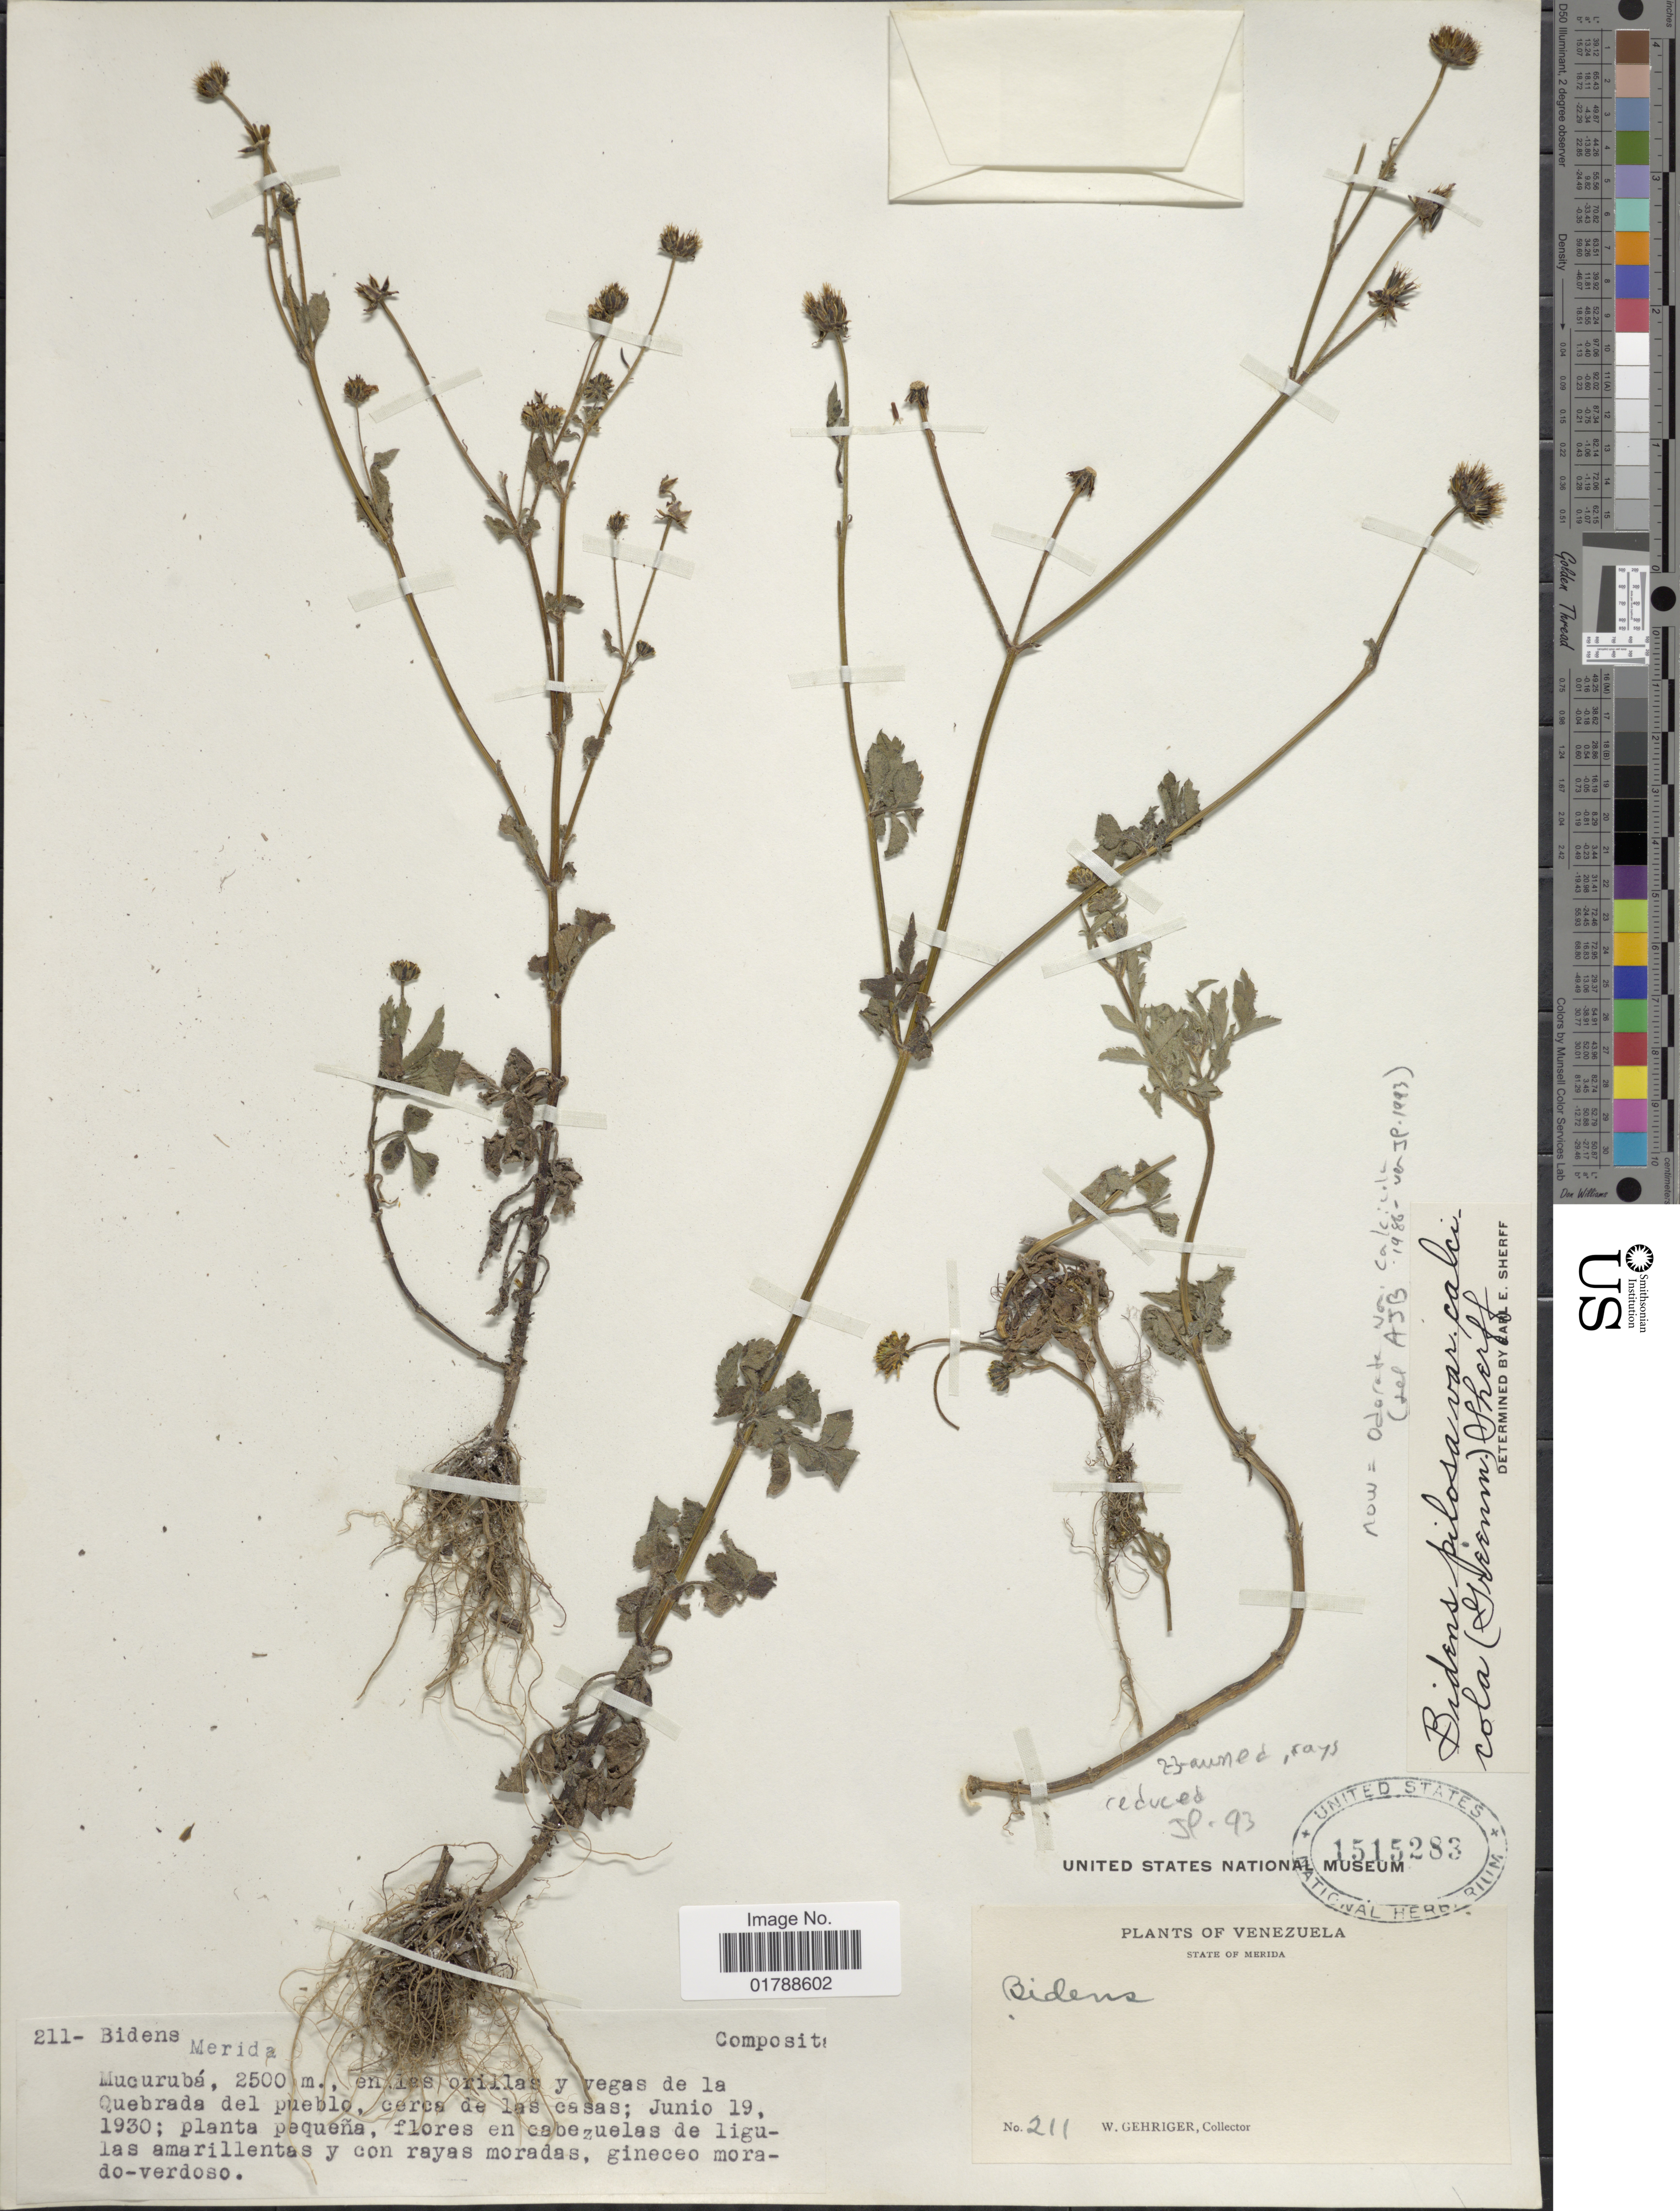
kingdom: Plantae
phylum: Tracheophyta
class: Magnoliopsida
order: Asterales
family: Asteraceae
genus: Bidens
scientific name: Bidens odorata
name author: Cav.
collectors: W. Gehriger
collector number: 211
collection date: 1930-06-19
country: Venezuela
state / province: Mérida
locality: Mucurubá, en las orillas y vegas de la Quebrada del pueblo, cerca de las casas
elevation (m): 2500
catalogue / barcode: US 1515283